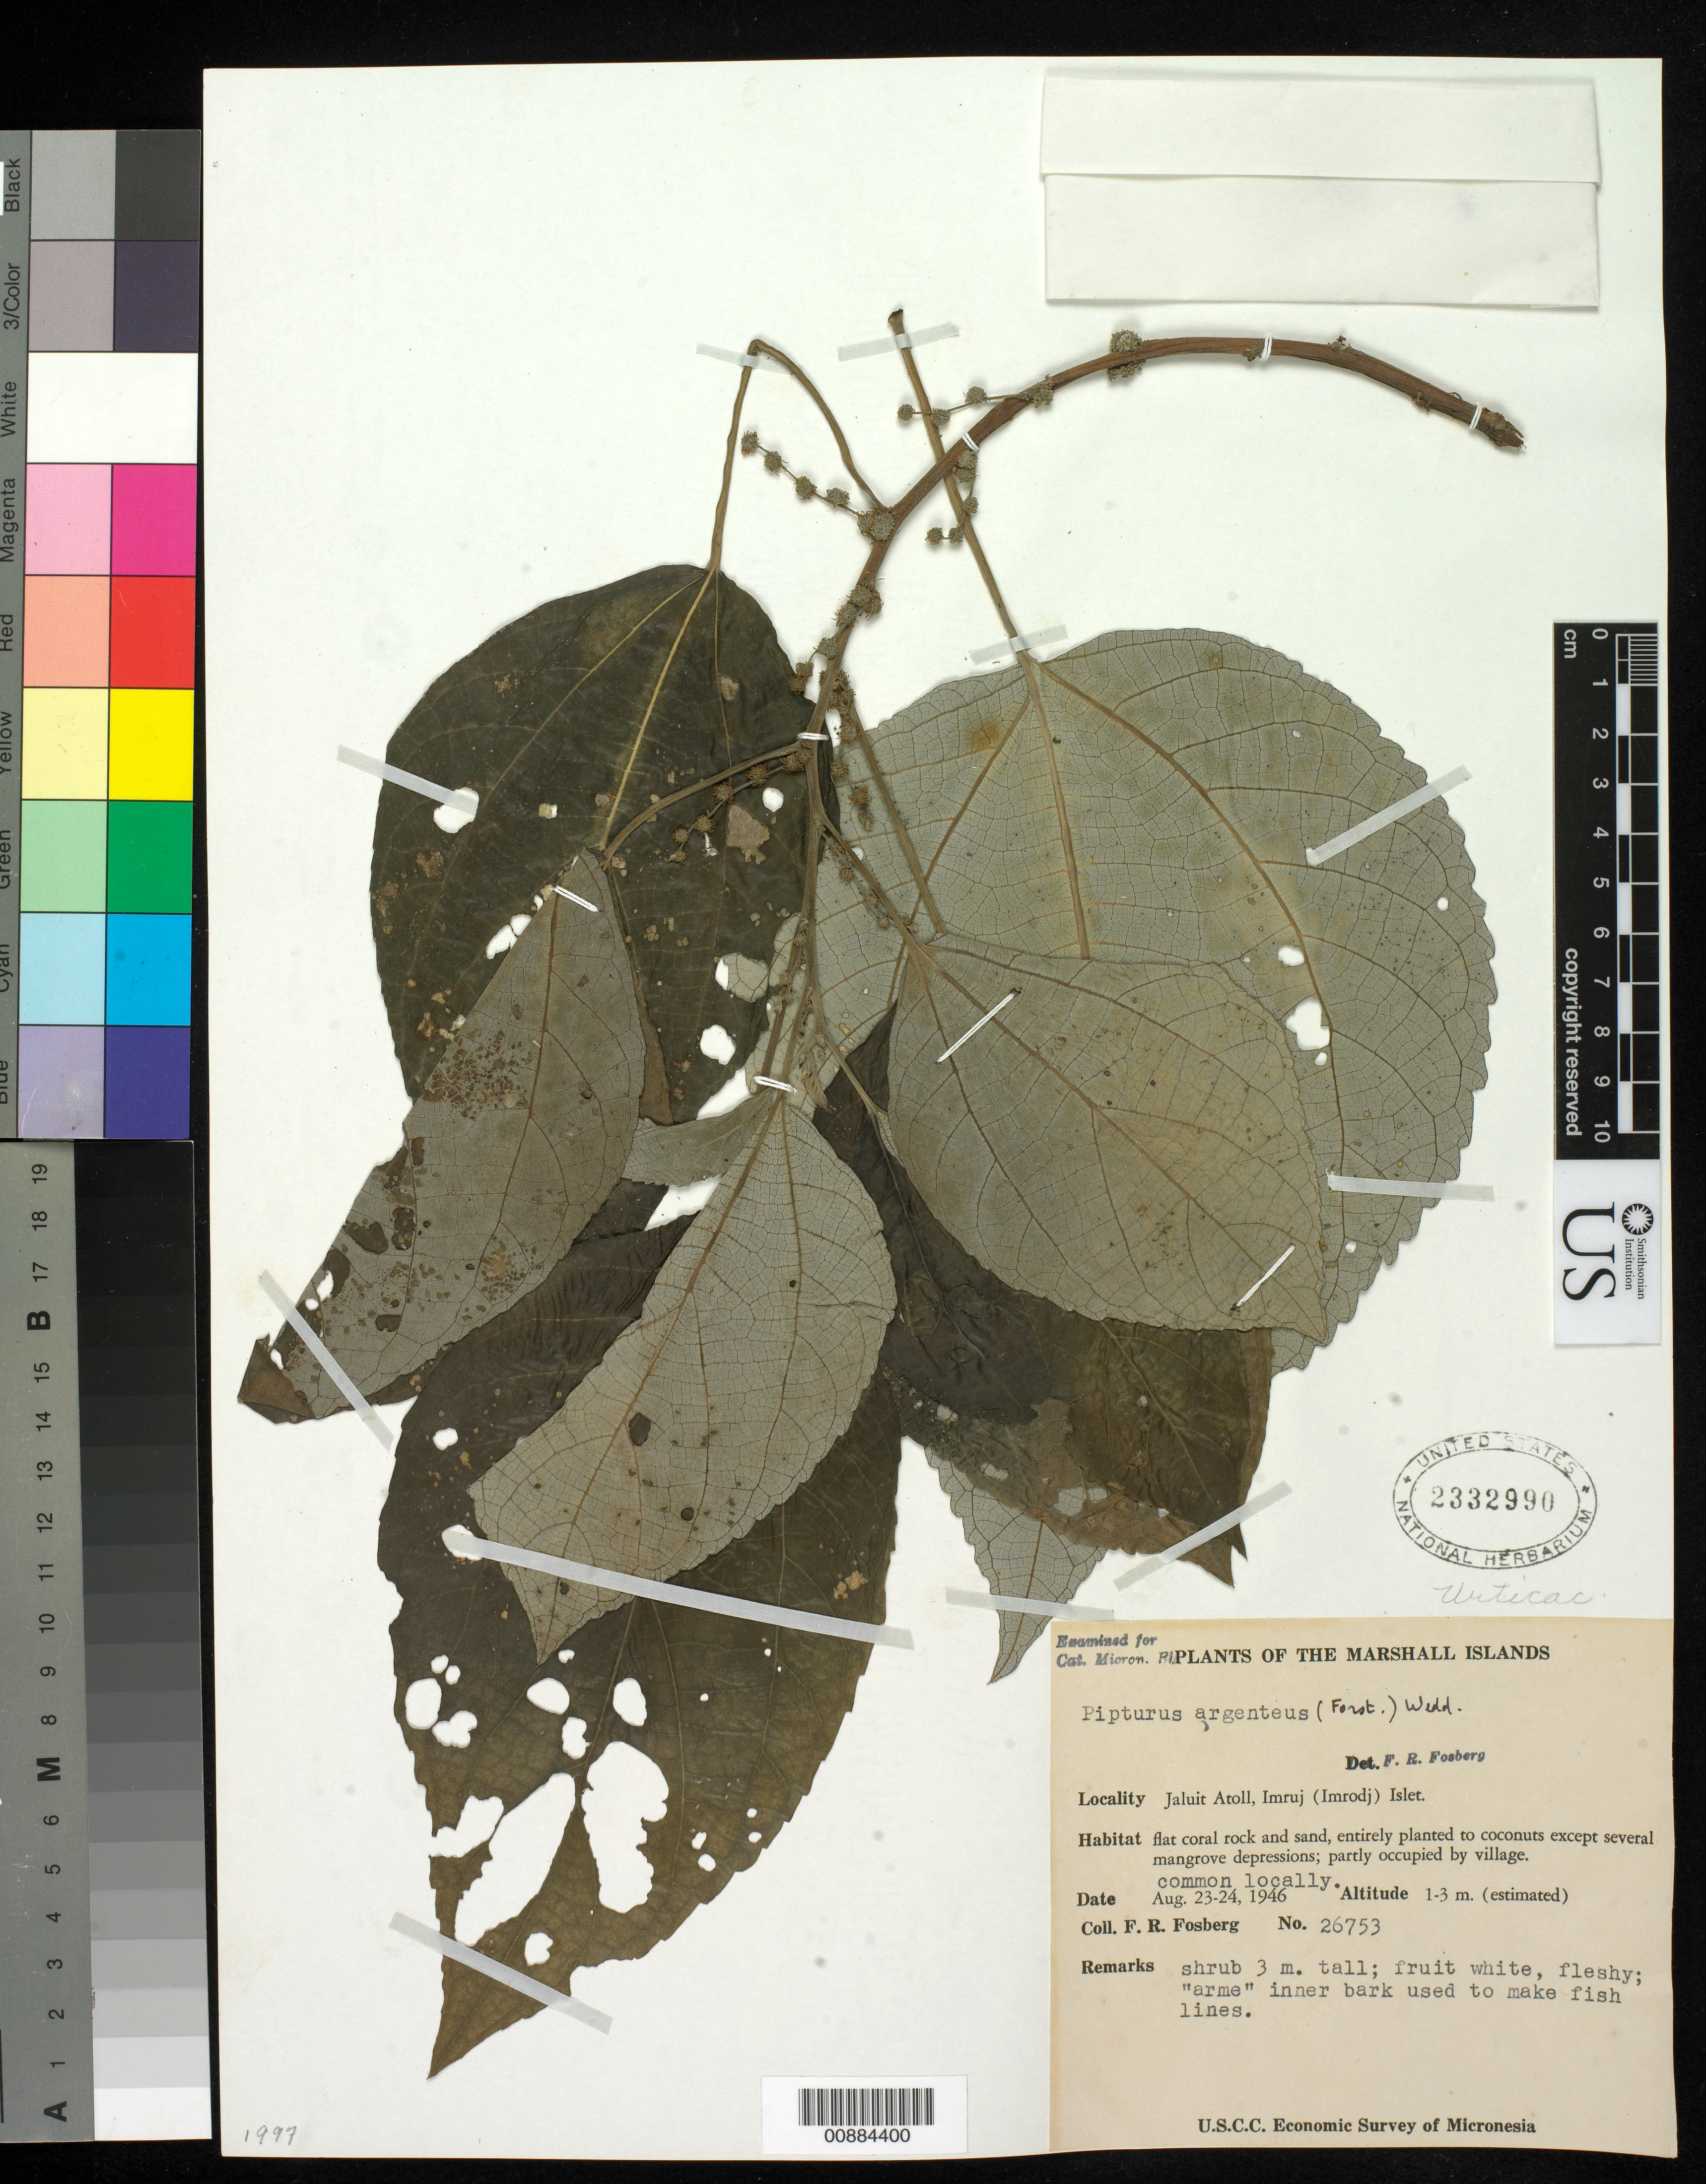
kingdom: Plantae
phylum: Tracheophyta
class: Magnoliopsida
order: Rosales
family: Urticaceae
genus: Pipturus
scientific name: Pipturus argenteus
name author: (G. Forst.) Wedd.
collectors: F. R. Fosberg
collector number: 26753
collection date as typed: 23 Aug 1946 to 24 Aug 1946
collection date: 1946-08-23/1946-08-24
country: Marshall Islands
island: Jaluit Atoll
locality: Imruj (Imrodj) Islet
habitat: flat coral rock and sand, entirely planted to coconuts except several mangrove depressions; partly occupied by village, common locally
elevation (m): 1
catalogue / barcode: US 2332990